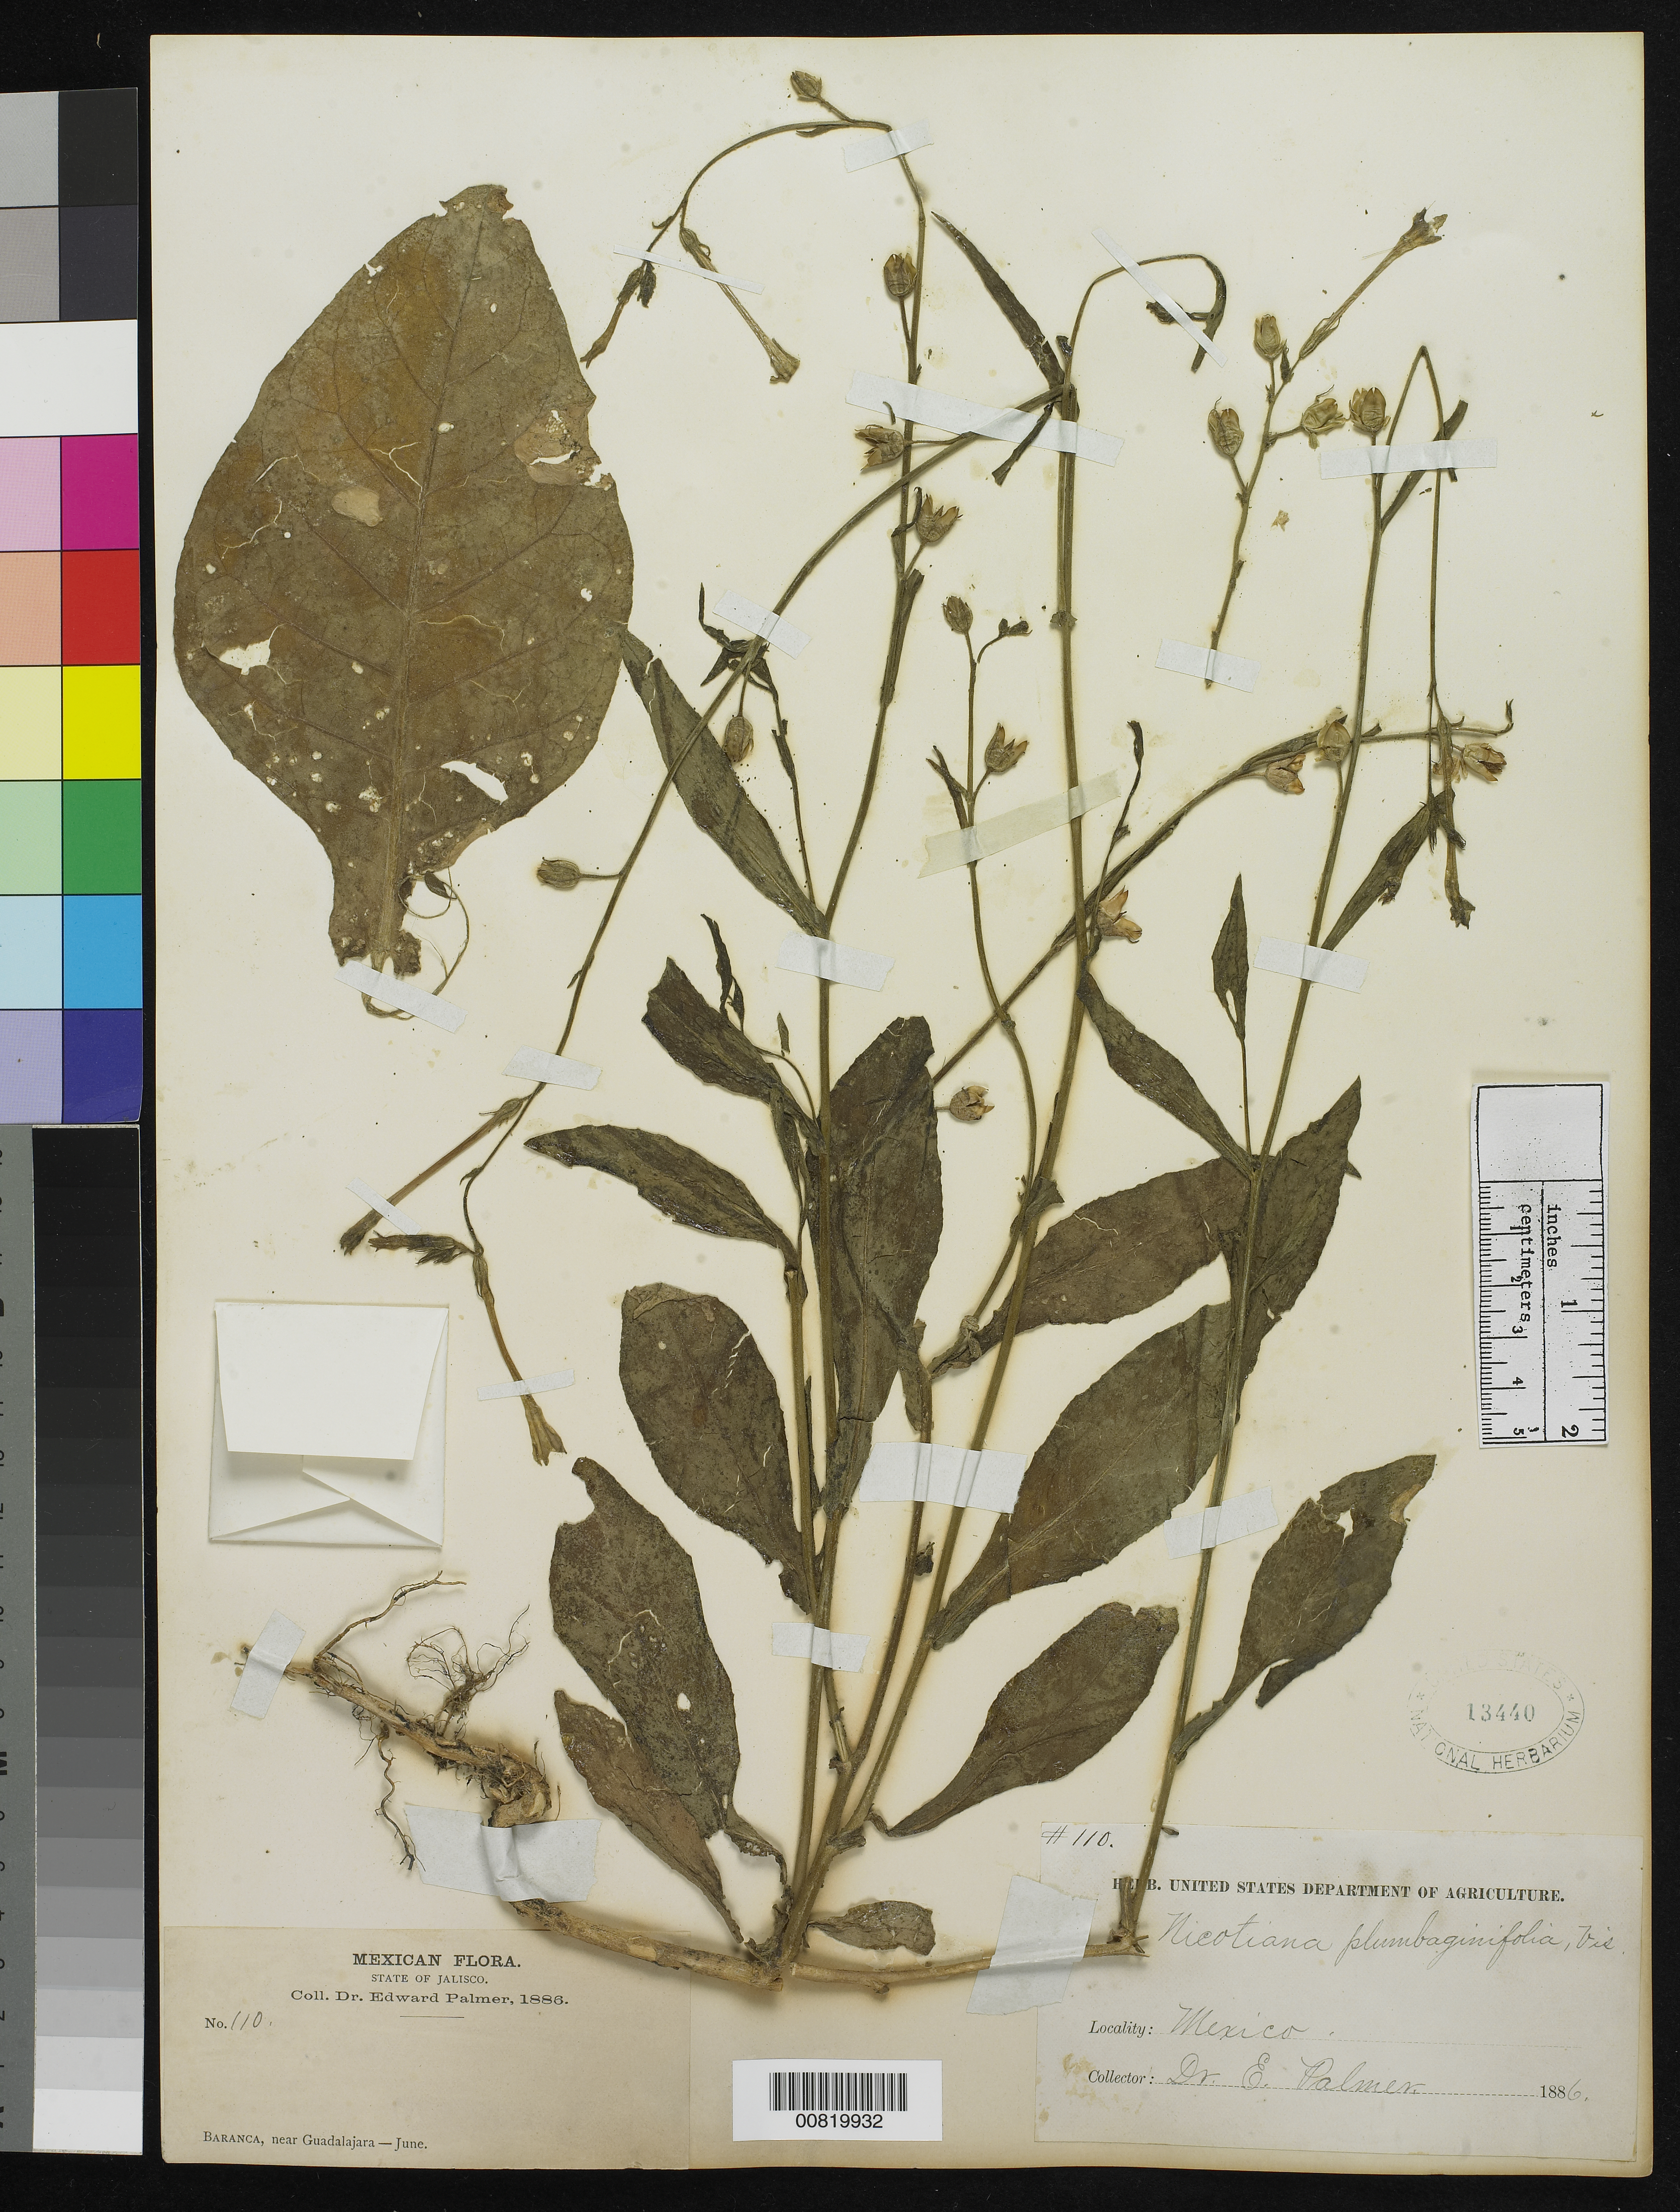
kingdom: Plantae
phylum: Tracheophyta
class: Magnoliopsida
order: Solanales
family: Solanaceae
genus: Nicotiana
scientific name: Nicotiana plumbaginifolia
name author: Viv.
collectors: E. Palmer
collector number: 110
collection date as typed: Jun 1886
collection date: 1886-06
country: Mexico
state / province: Jalisco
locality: Barranca, near Guadalajara, Jalisco.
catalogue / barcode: US 13440